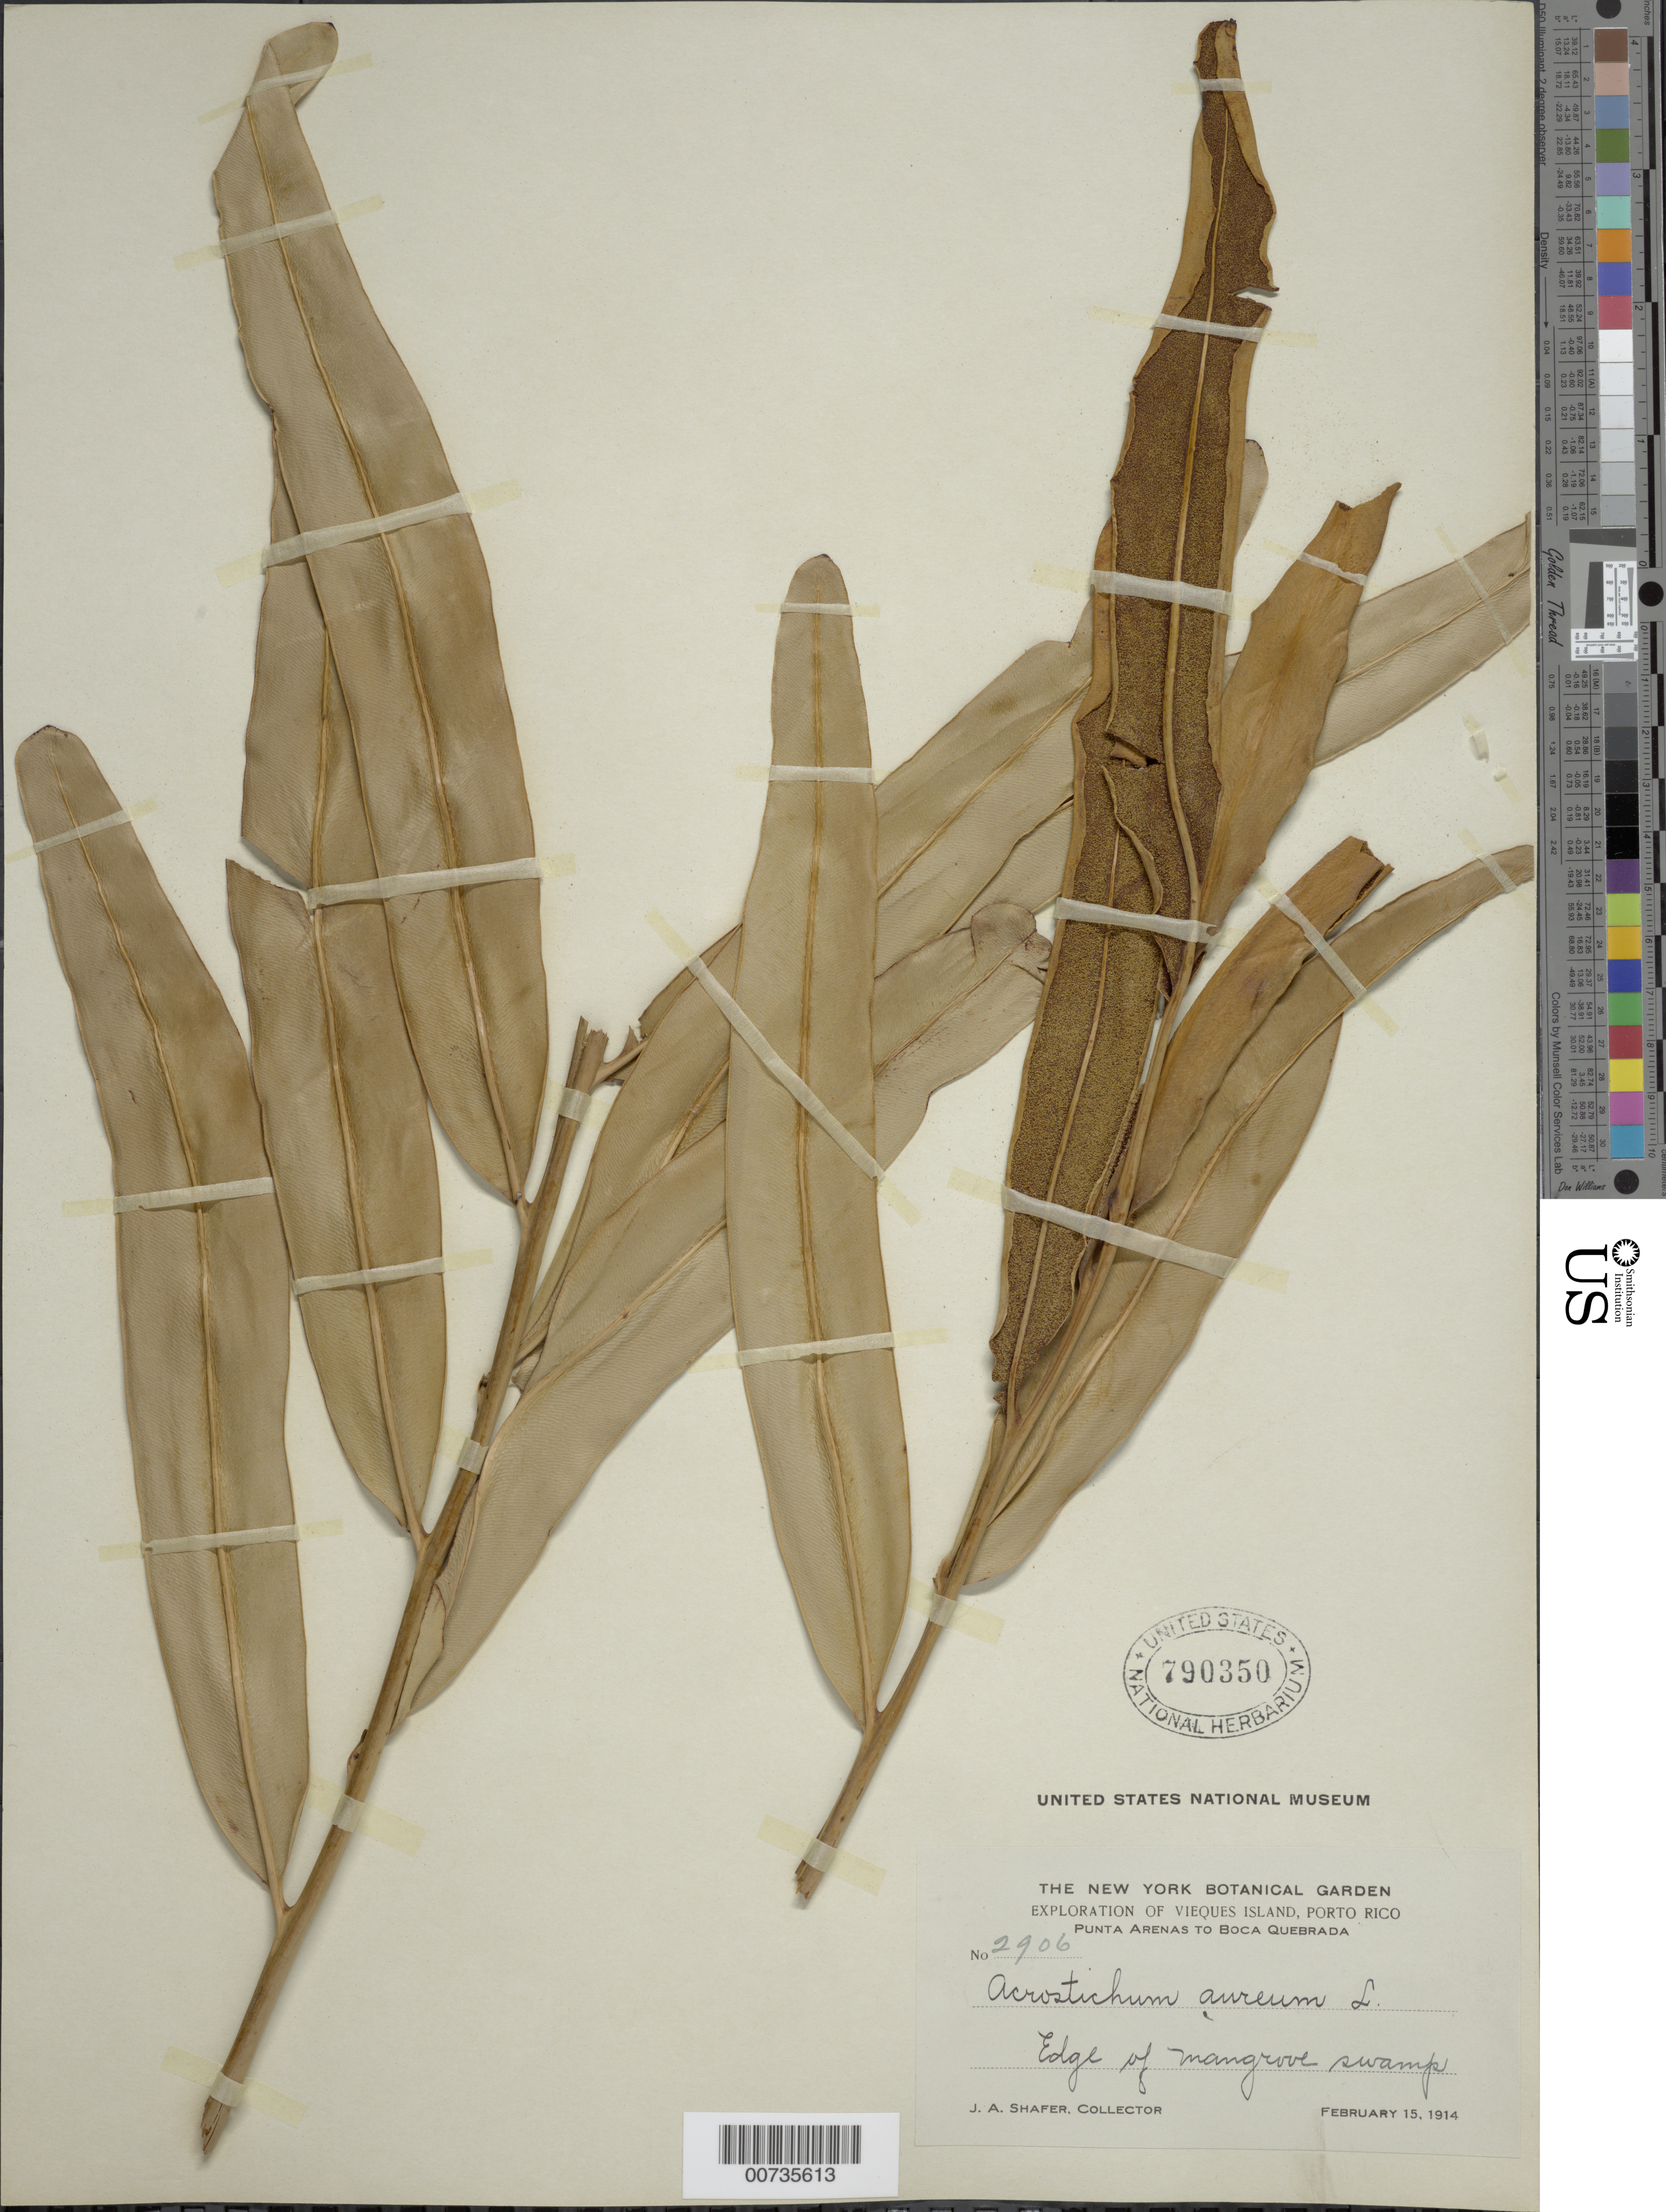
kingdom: Plantae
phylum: Tracheophyta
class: Polypodiopsida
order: Polypodiales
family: Pteridaceae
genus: Acrostichum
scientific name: Acrostichum aureum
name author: L.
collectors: J. A. Shafer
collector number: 2906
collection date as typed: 15 Feb 1914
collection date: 1914-02-15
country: Puerto Rico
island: Vieques I.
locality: Punta Arenas to Boca Quebrada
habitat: Edge of mangrove swamp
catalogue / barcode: US 790350